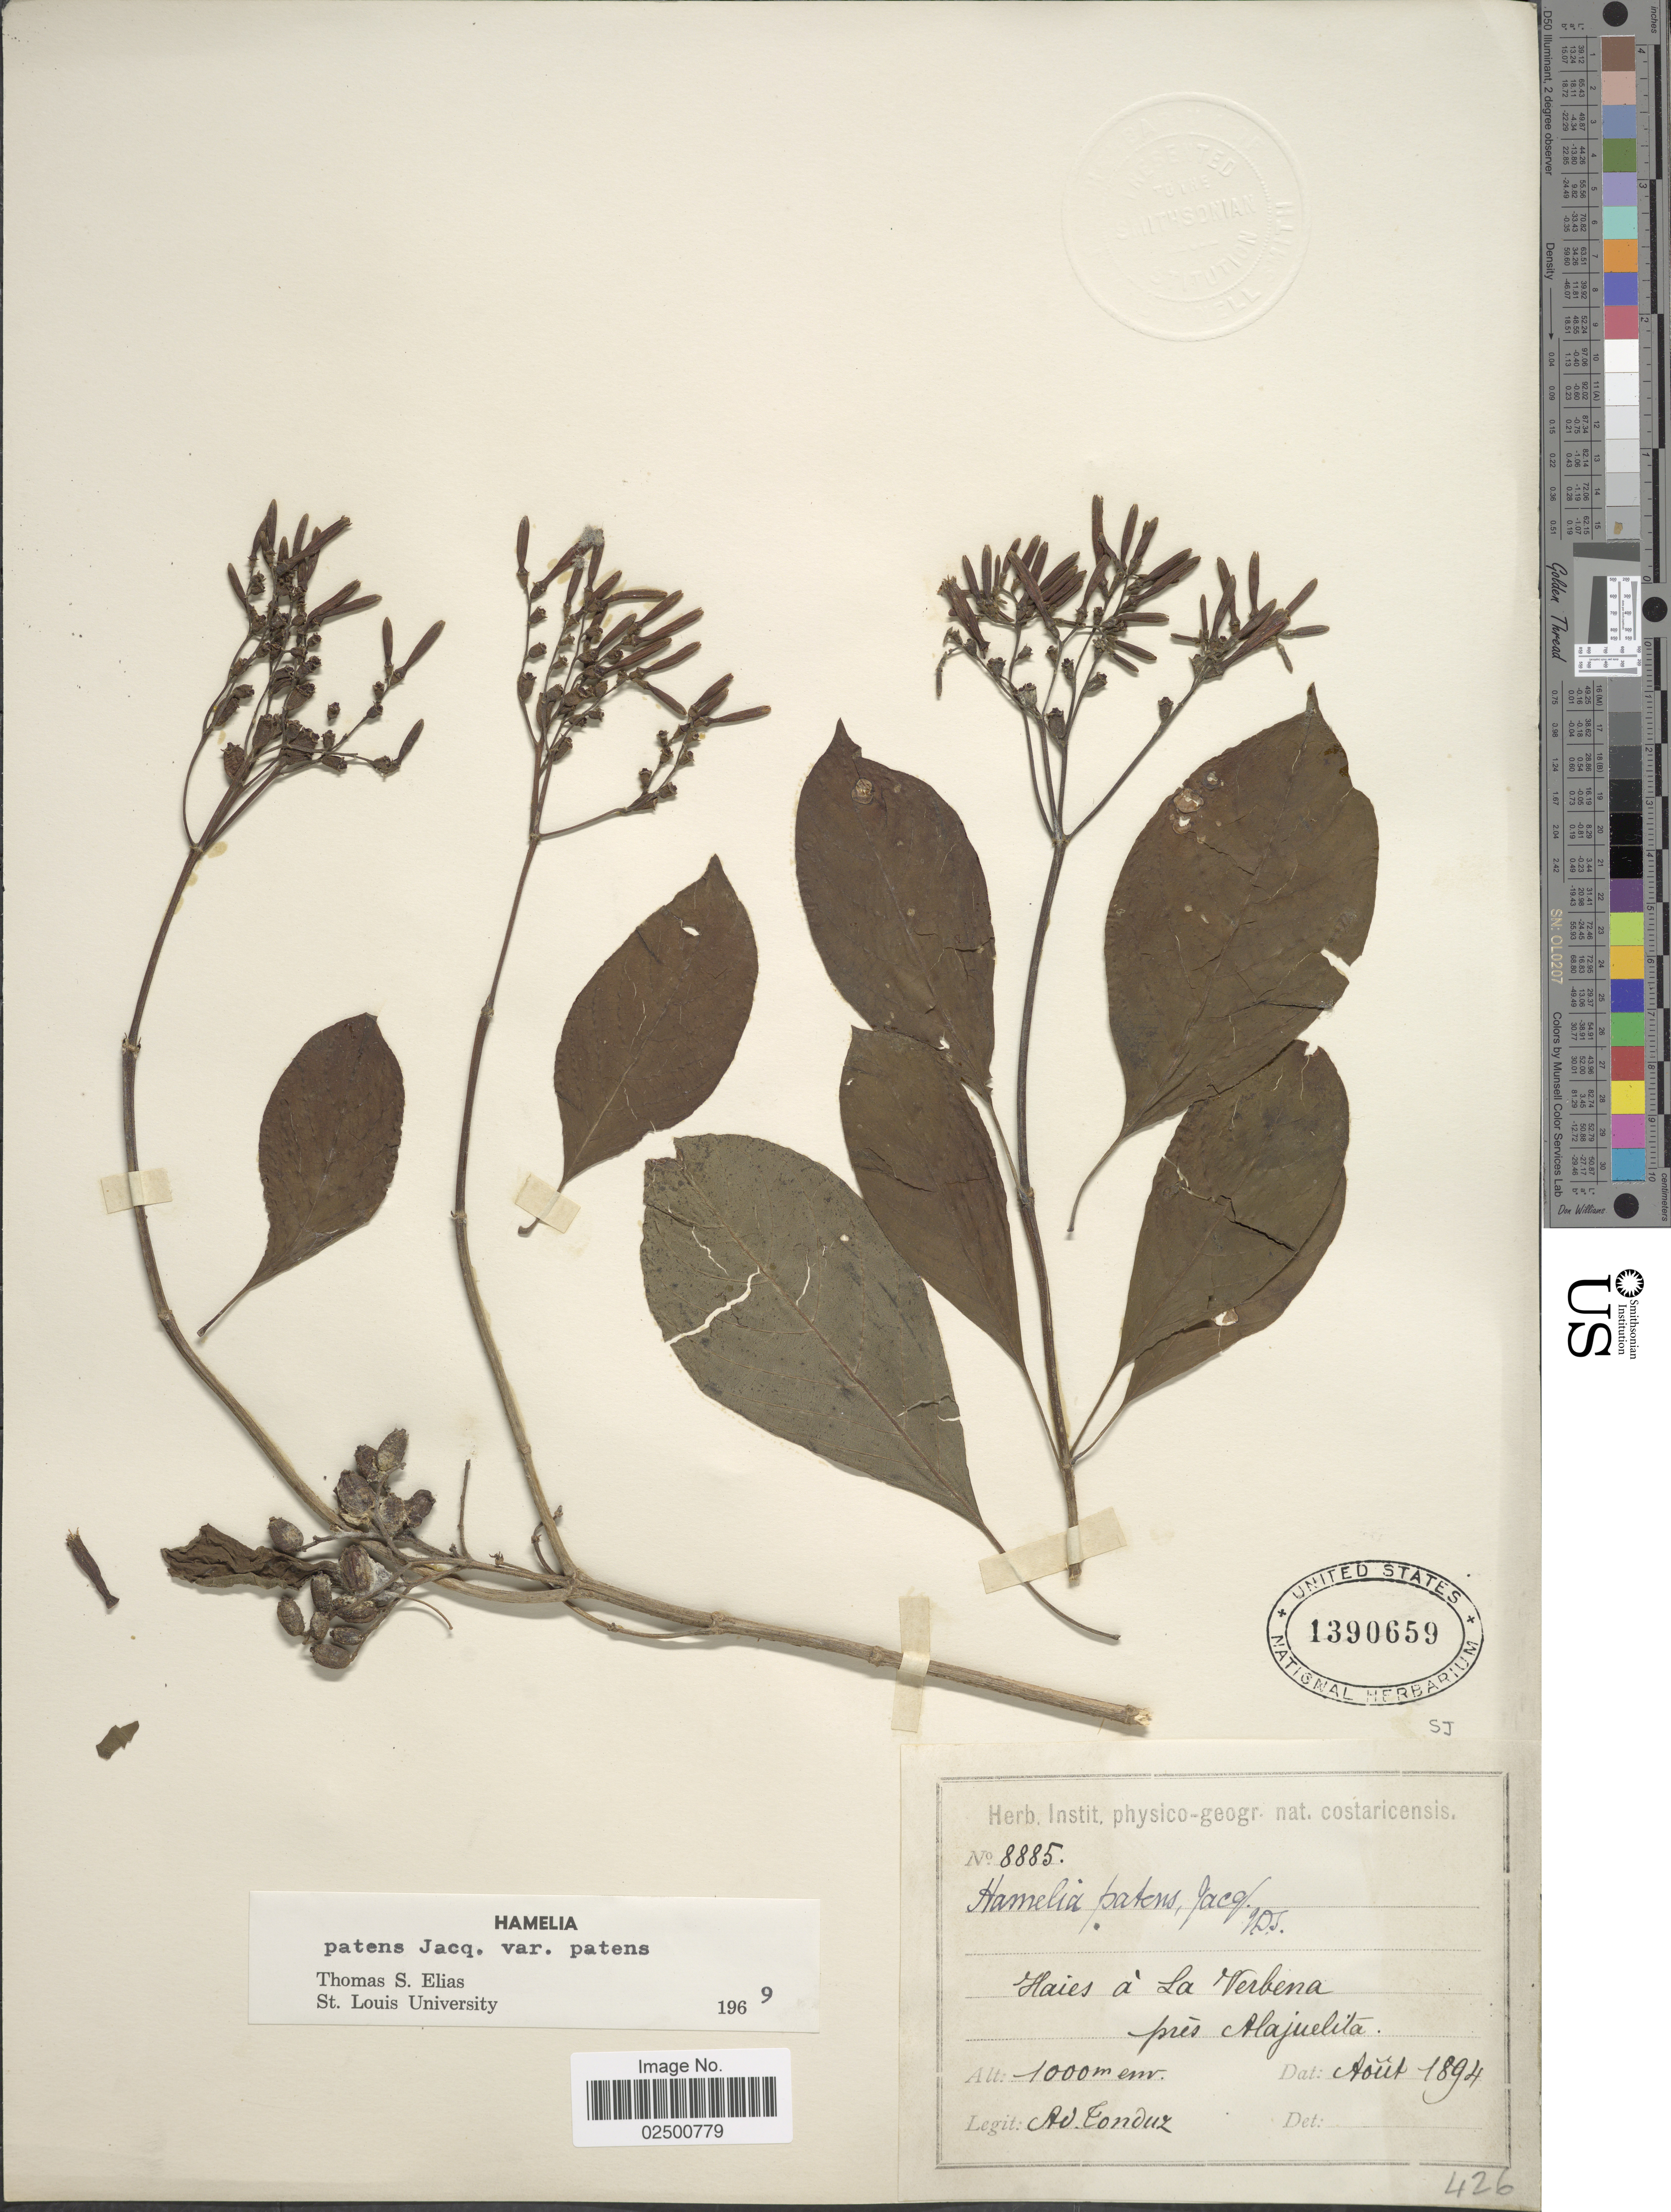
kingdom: Plantae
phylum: Tracheophyta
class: Magnoliopsida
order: Gentianales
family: Rubiaceae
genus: Hamelia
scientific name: Hamelia patens var. patens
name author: Jacq.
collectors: A. Tonduz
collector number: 8885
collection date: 1894-08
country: Costa Rica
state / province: Alajuela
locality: Haies a La Verbena, pres Alajuelita.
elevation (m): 1000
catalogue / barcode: US 1390659